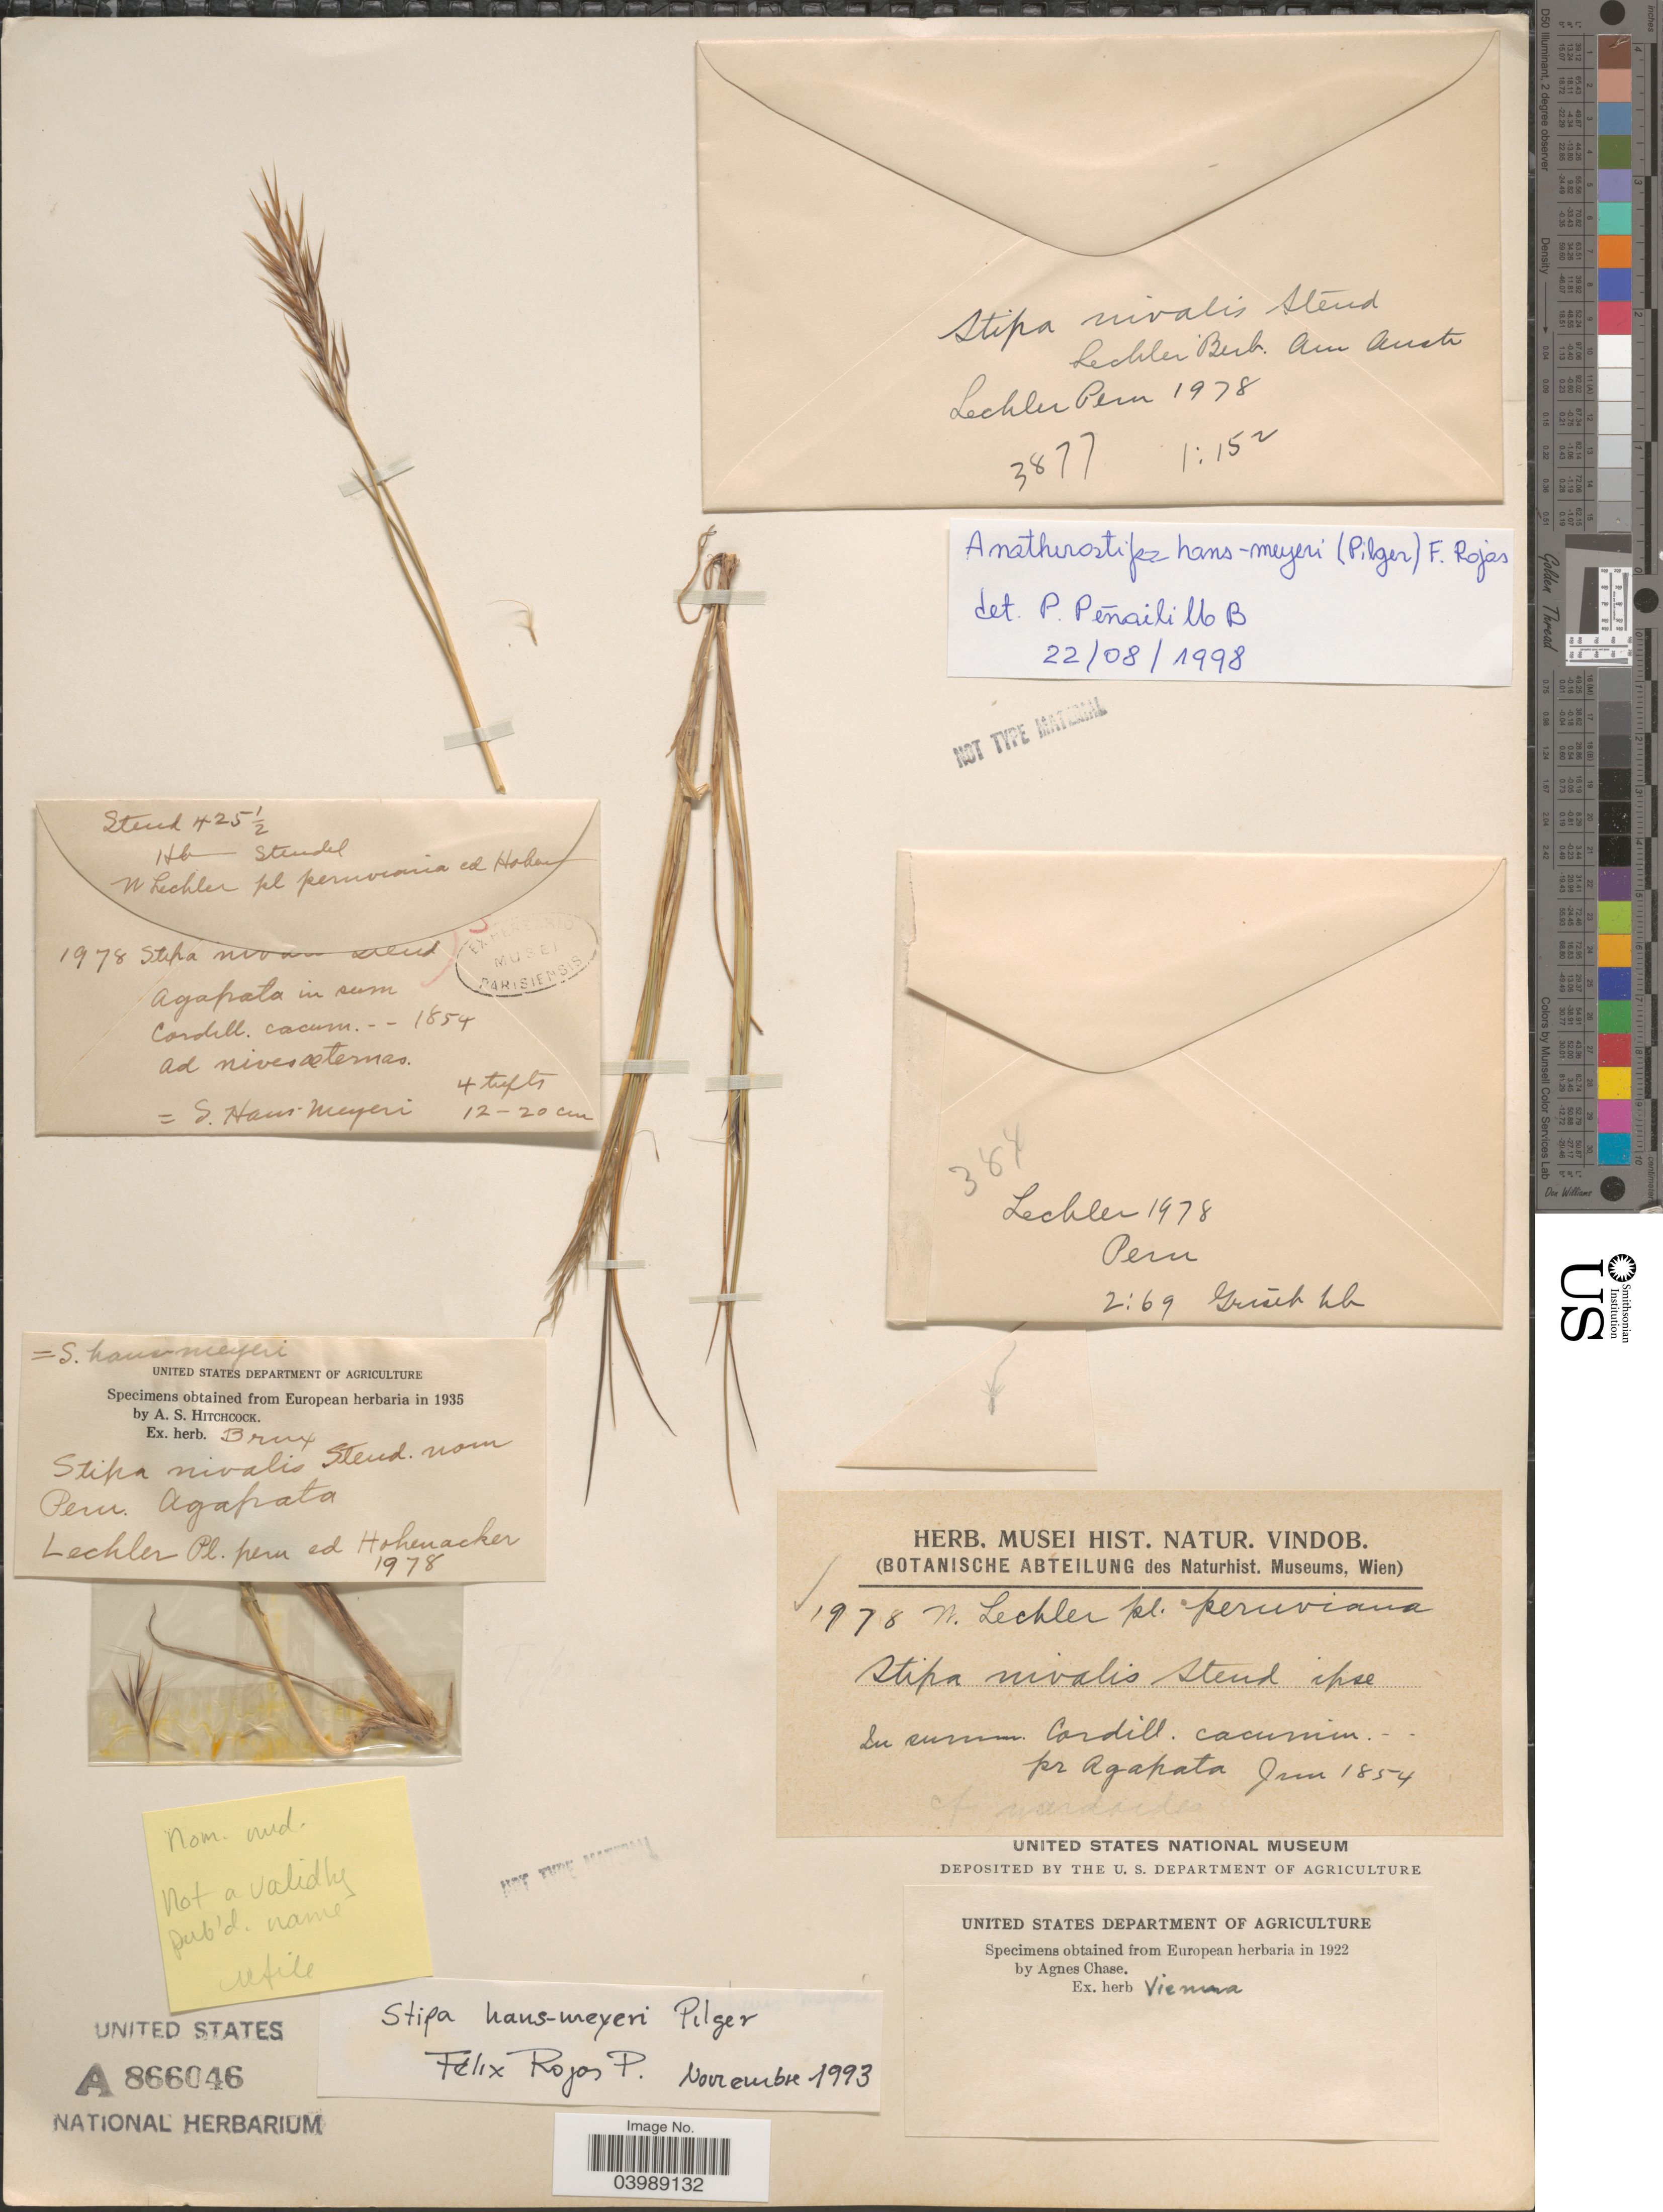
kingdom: Plantae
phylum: Tracheophyta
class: Liliopsida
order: Poales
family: Poaceae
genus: Anatherostipa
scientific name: Anatherostipa hans-meyeri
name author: (Pilg.) Peñailillo B.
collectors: W. Lechler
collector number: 1978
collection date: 1854-06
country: Peru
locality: Agapata in sum. Cordill. cacum.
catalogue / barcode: US 866046A